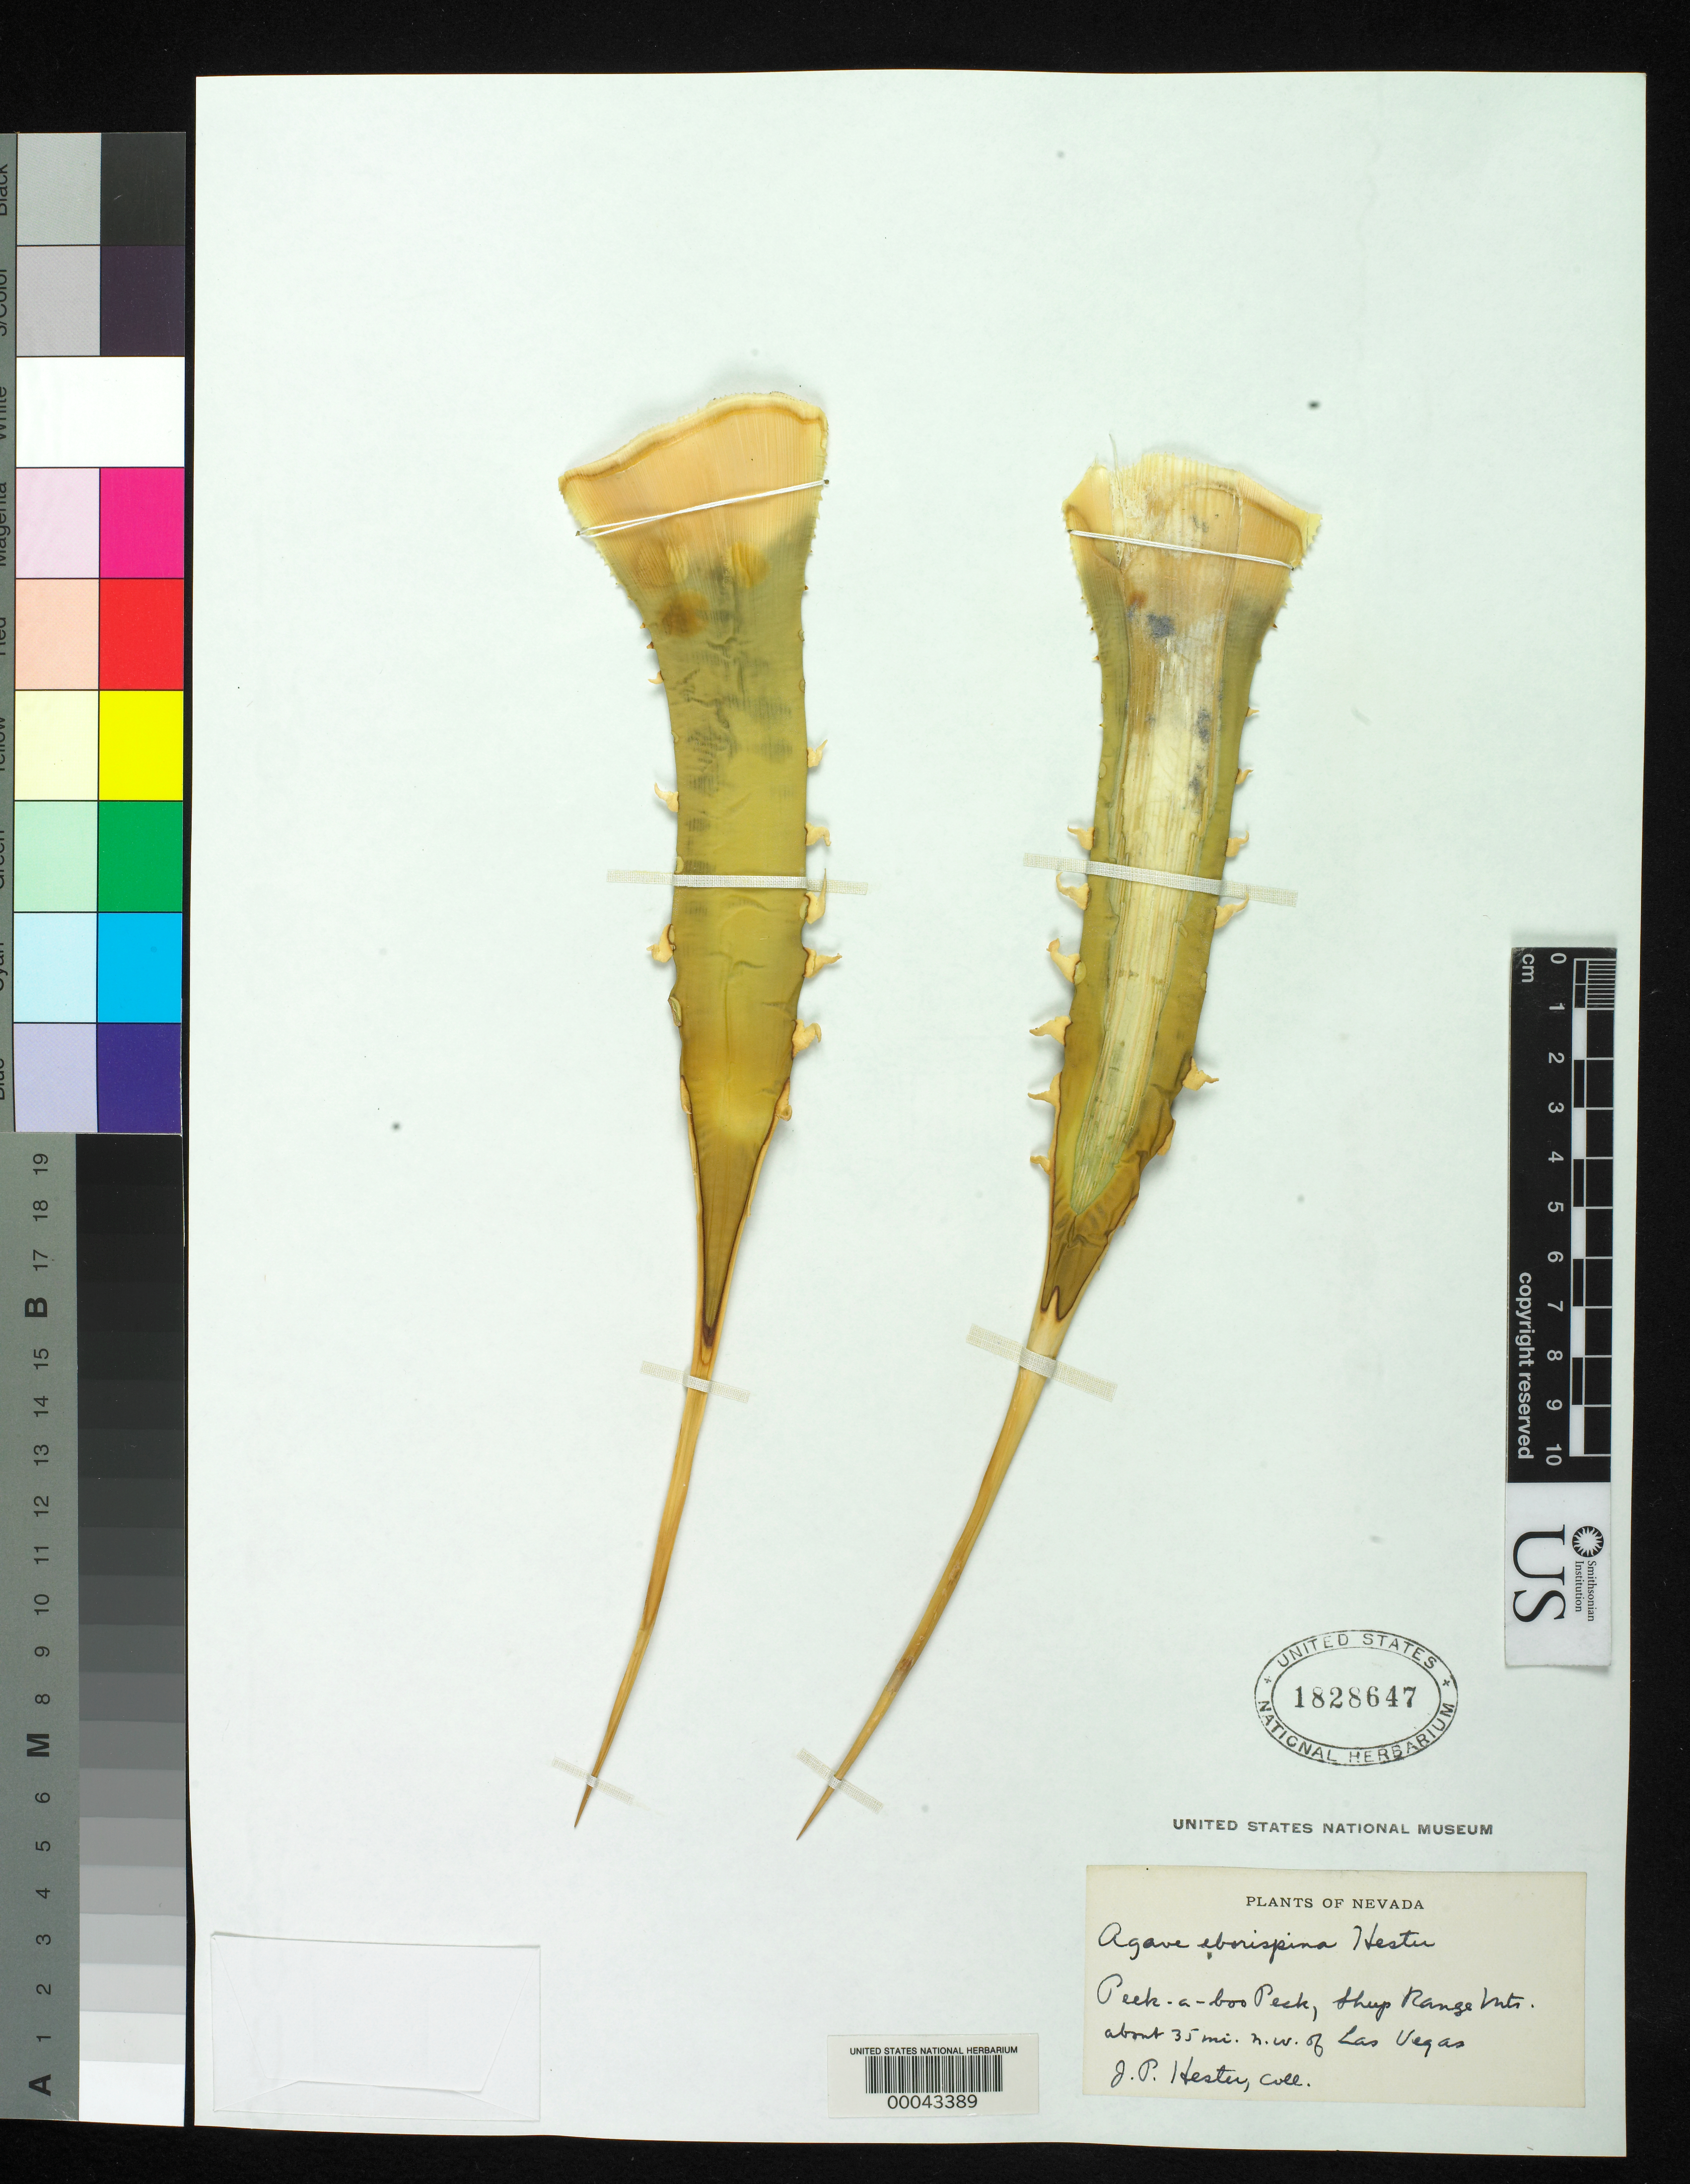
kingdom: Plantae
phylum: Tracheophyta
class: Liliopsida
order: Asparagales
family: Asparagaceae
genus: Agave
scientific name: Agave utahensis var. eborispina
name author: (Hester) Breitung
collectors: J. P. Hester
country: United States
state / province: Nevada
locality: Peek-a-boo peak, sheep range mts., about 35 mi nw of las vegas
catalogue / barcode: US 1828647